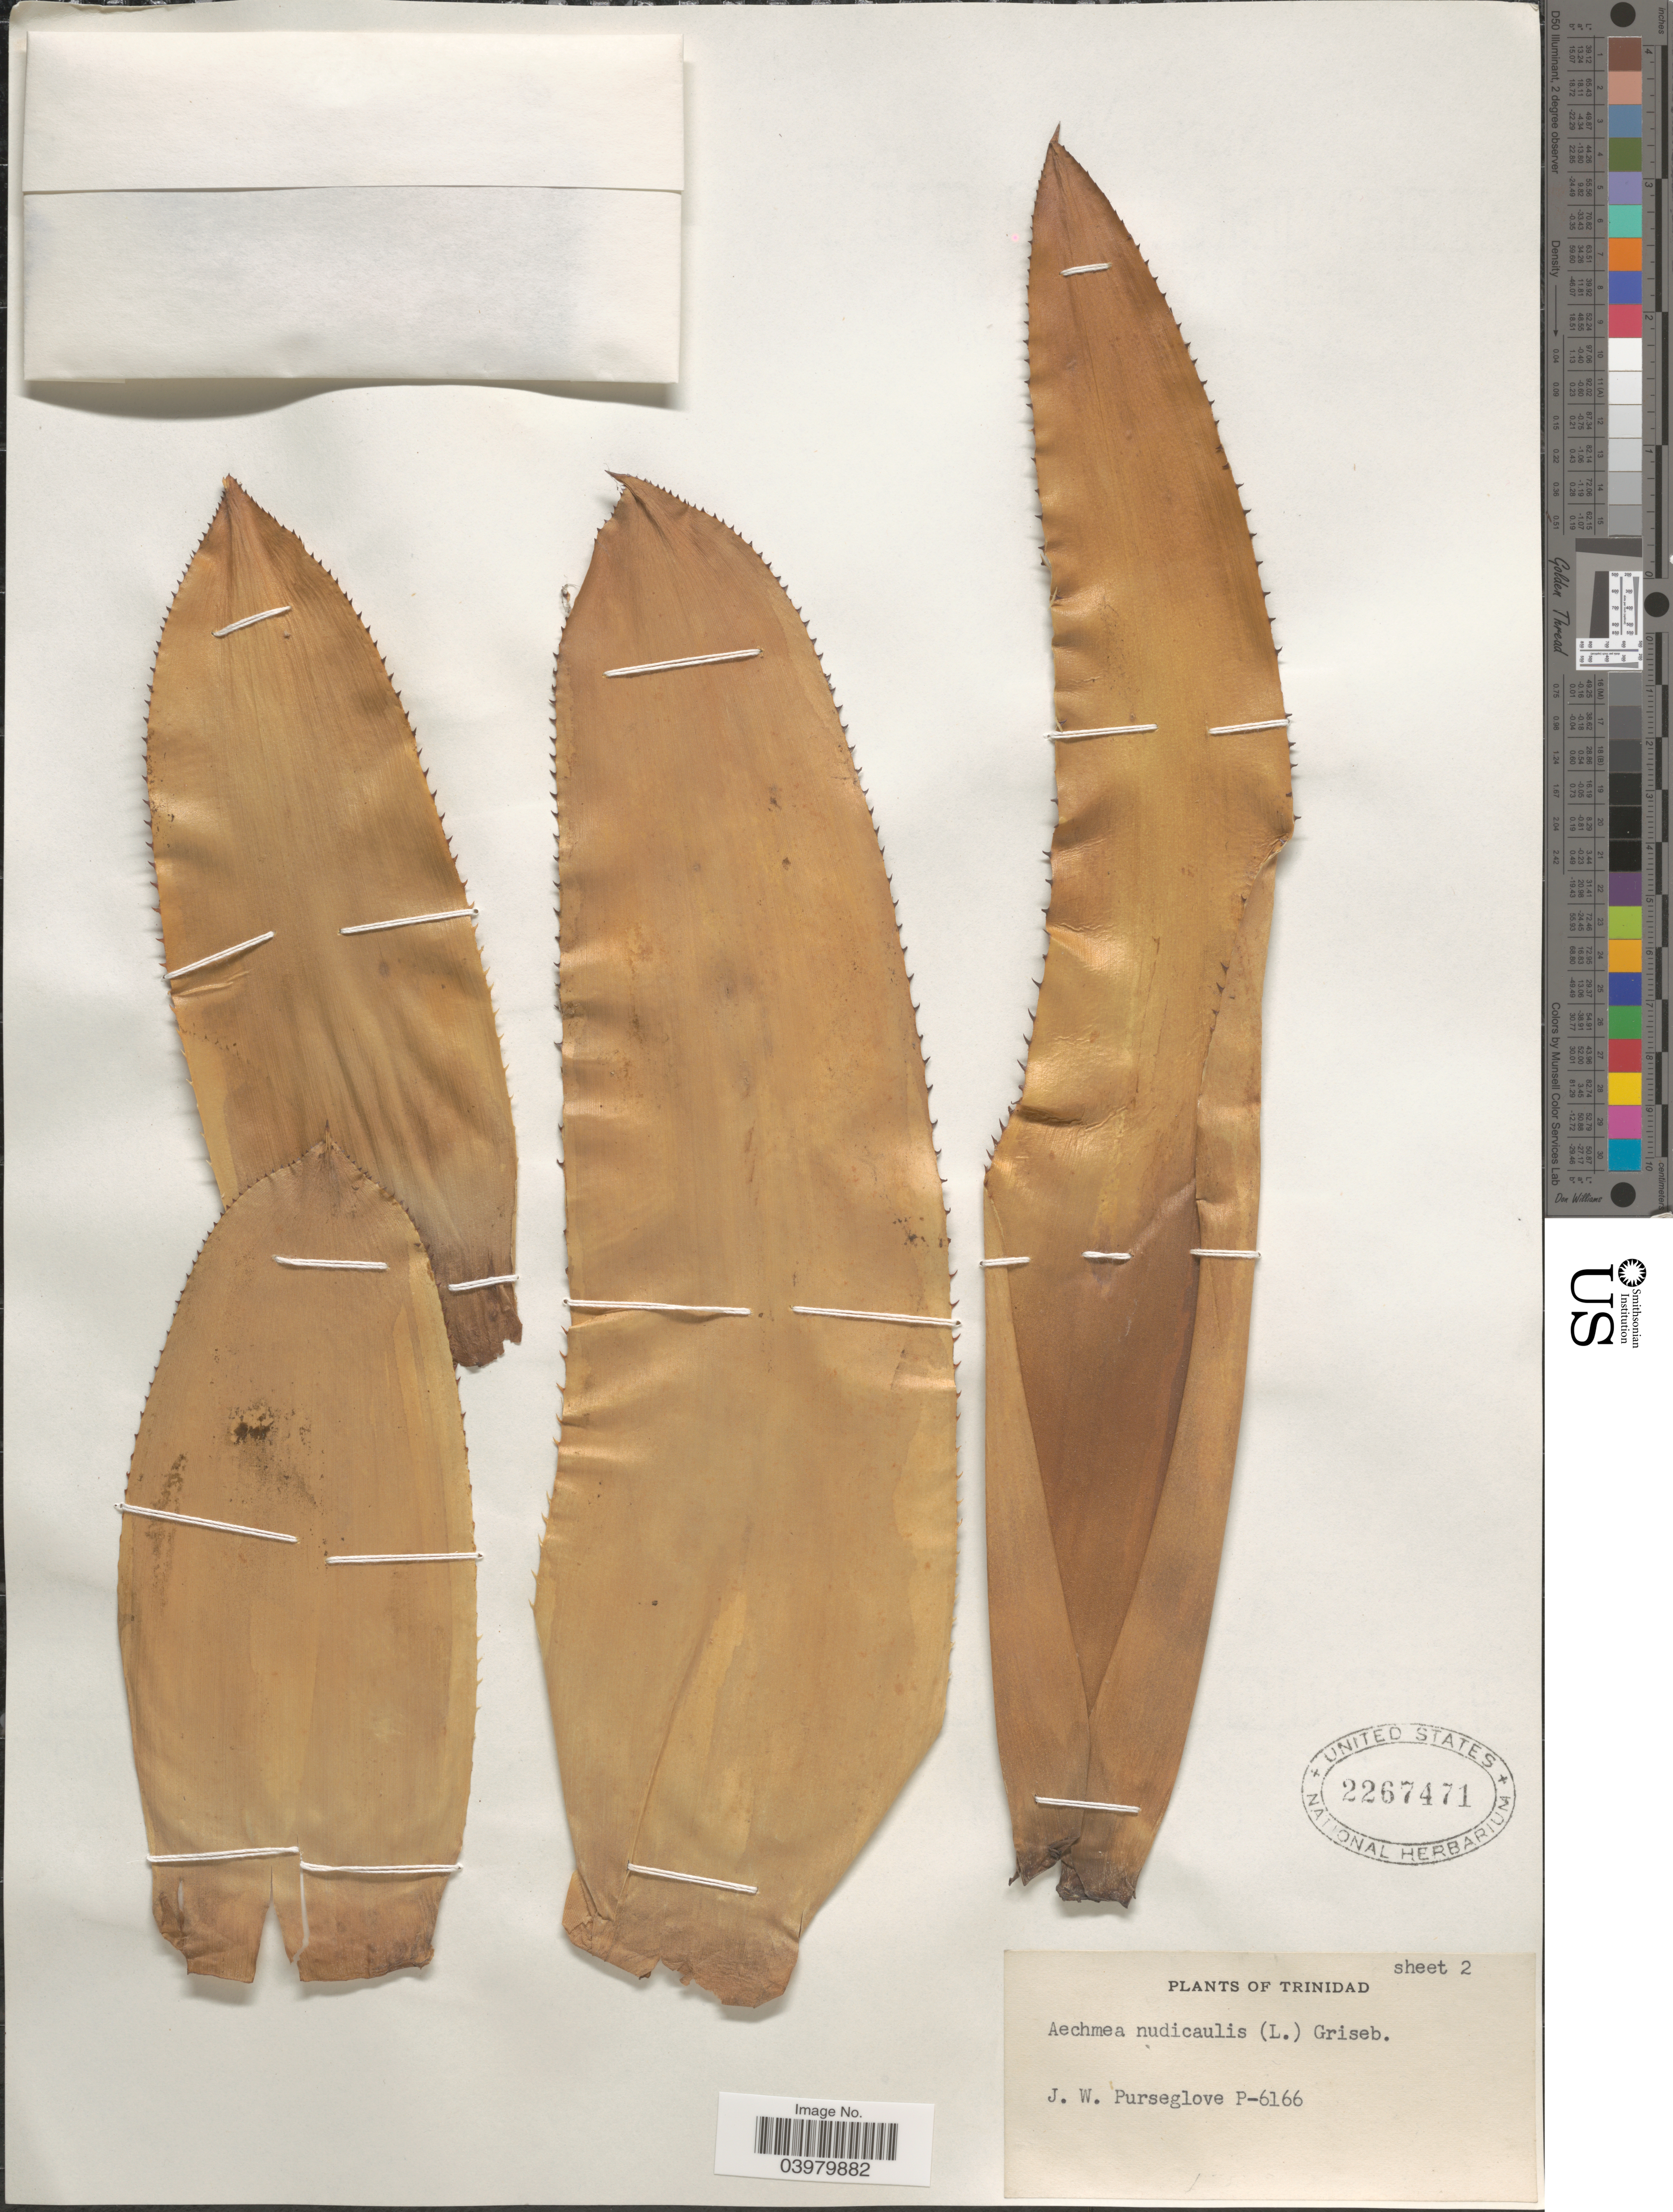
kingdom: Plantae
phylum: Tracheophyta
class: Liliopsida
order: Poales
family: Bromeliaceae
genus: Aechmea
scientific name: Aechmea nudicaulis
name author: (L.) Griseb.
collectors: J. Purseglove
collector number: P-6166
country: Trinidad and Tobago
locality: Trinidad.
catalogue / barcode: US 2267471